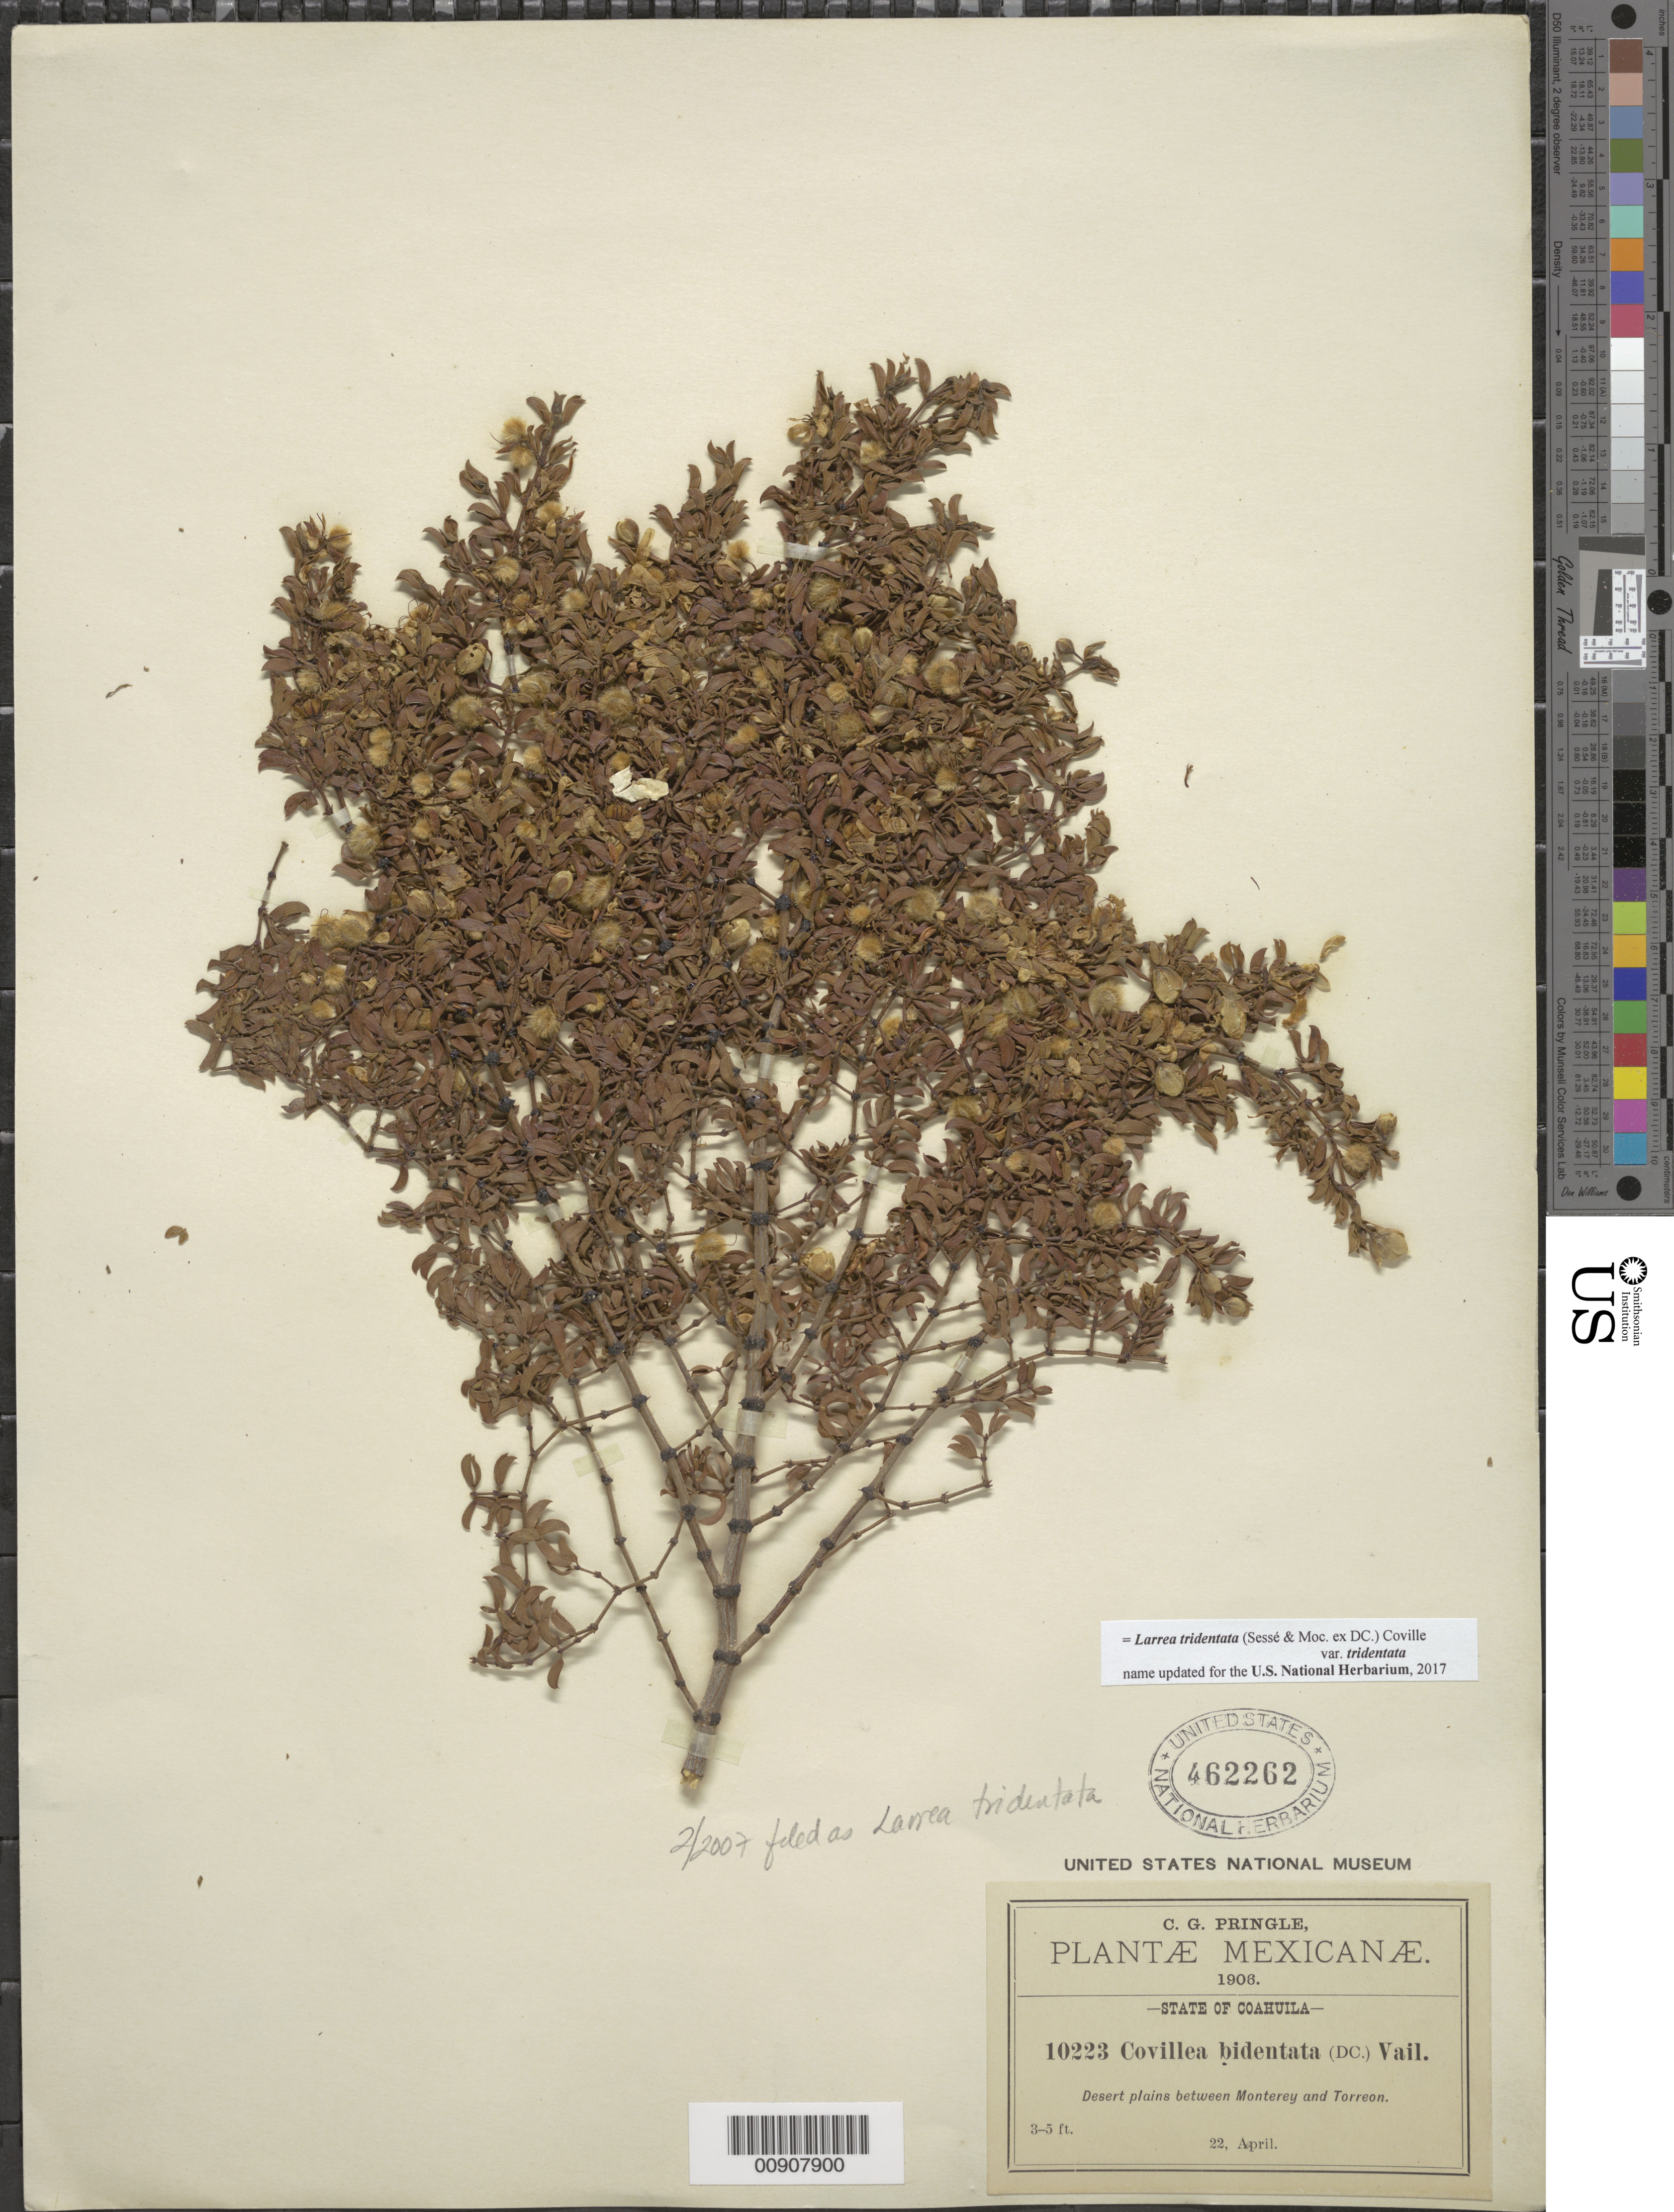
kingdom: Plantae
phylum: Tracheophyta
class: Magnoliopsida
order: Zygophyllales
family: Zygophyllaceae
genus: Larrea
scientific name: Larrea tridentata var. tridentata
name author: (Sessé & Moc. ex DC.) Coville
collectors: C. G. Pringle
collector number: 10223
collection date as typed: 22 Apr 1906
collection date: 1906-04-22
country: Mexico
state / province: Coahuila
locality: State of Coahuila: Between Monterey [sic] and Torreon.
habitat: Desert plains.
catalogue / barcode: US 462262